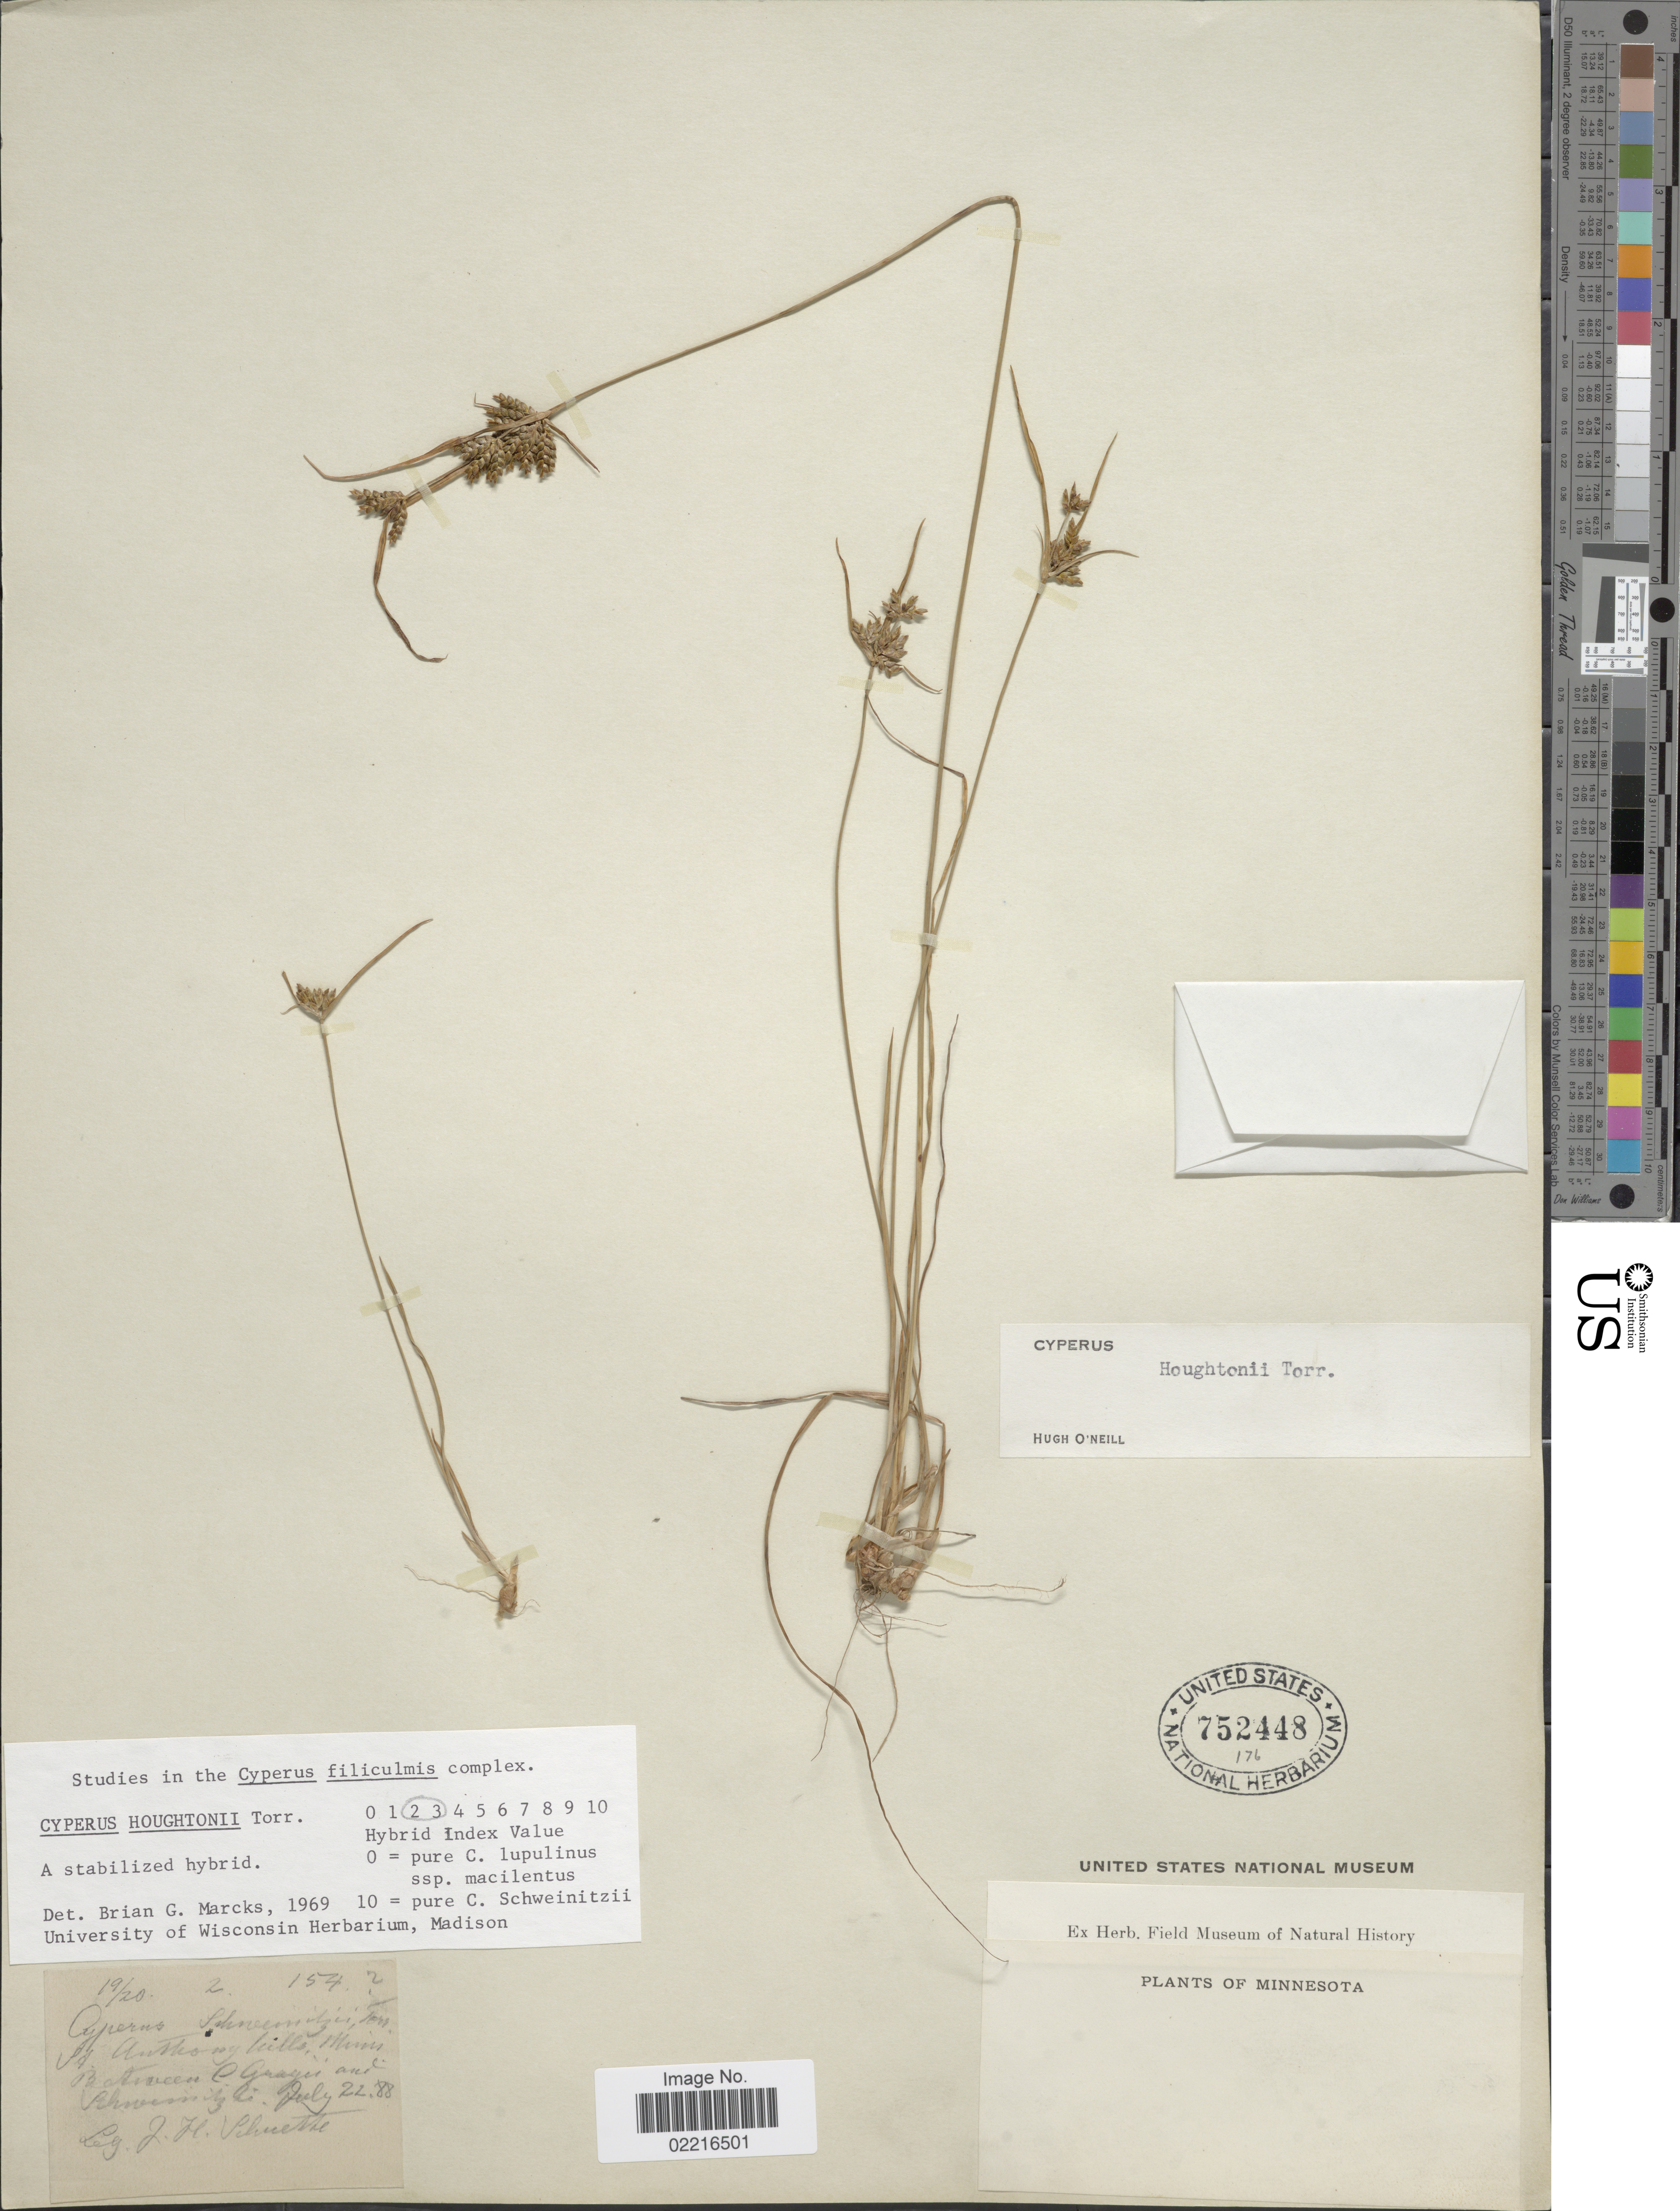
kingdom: Plantae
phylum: Tracheophyta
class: Liliopsida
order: Poales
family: Cyperaceae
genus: Cyperus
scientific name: Cyperus houghtonii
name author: Torr.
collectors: J. H. Schuette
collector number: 1542?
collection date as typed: Transcribed d/m/y: 22/7/88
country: United States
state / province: Minnesota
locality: St. Anthony Hills, Minn.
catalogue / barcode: US 752448